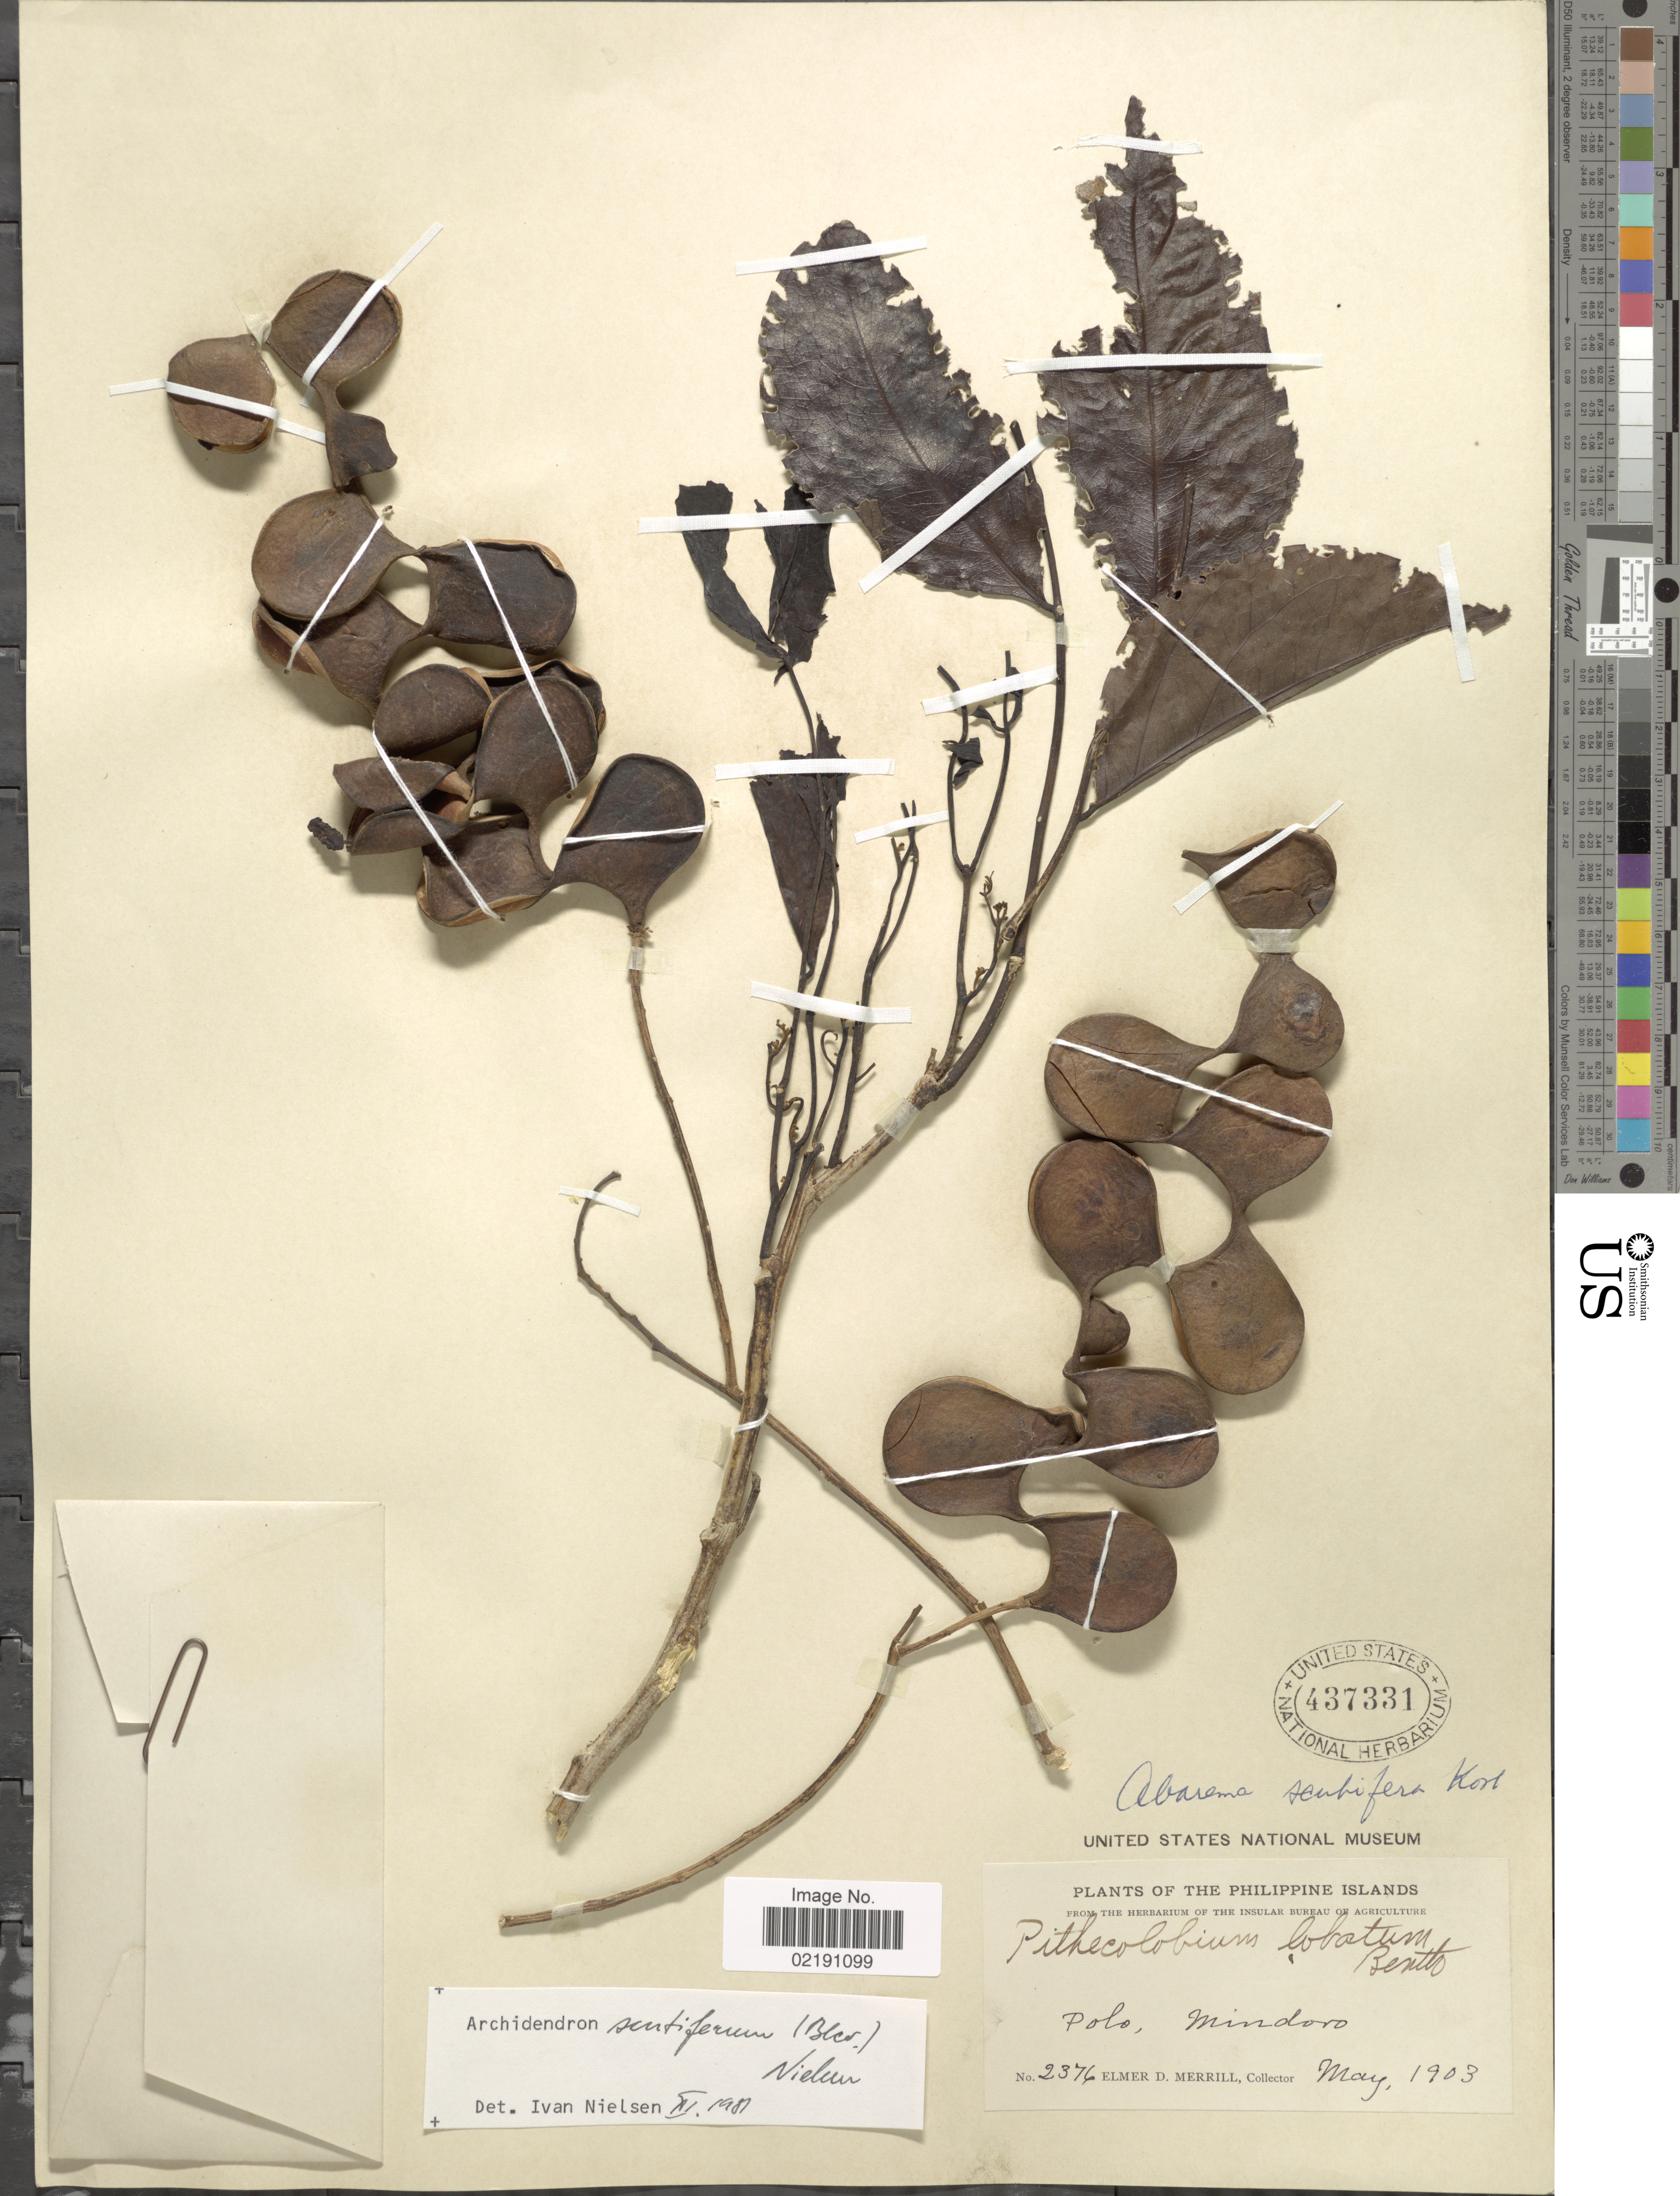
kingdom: Plantae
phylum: Tracheophyta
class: Magnoliopsida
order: Fabales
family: Fabaceae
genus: Archidendron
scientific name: Archidendron scutiferum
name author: (Blanco) I.C. Nielsen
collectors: E. D. Merrill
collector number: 2376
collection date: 1903-05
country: Philippines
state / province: Mimaropa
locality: Philippine Islands. Polo, Mindoro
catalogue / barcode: US 437331